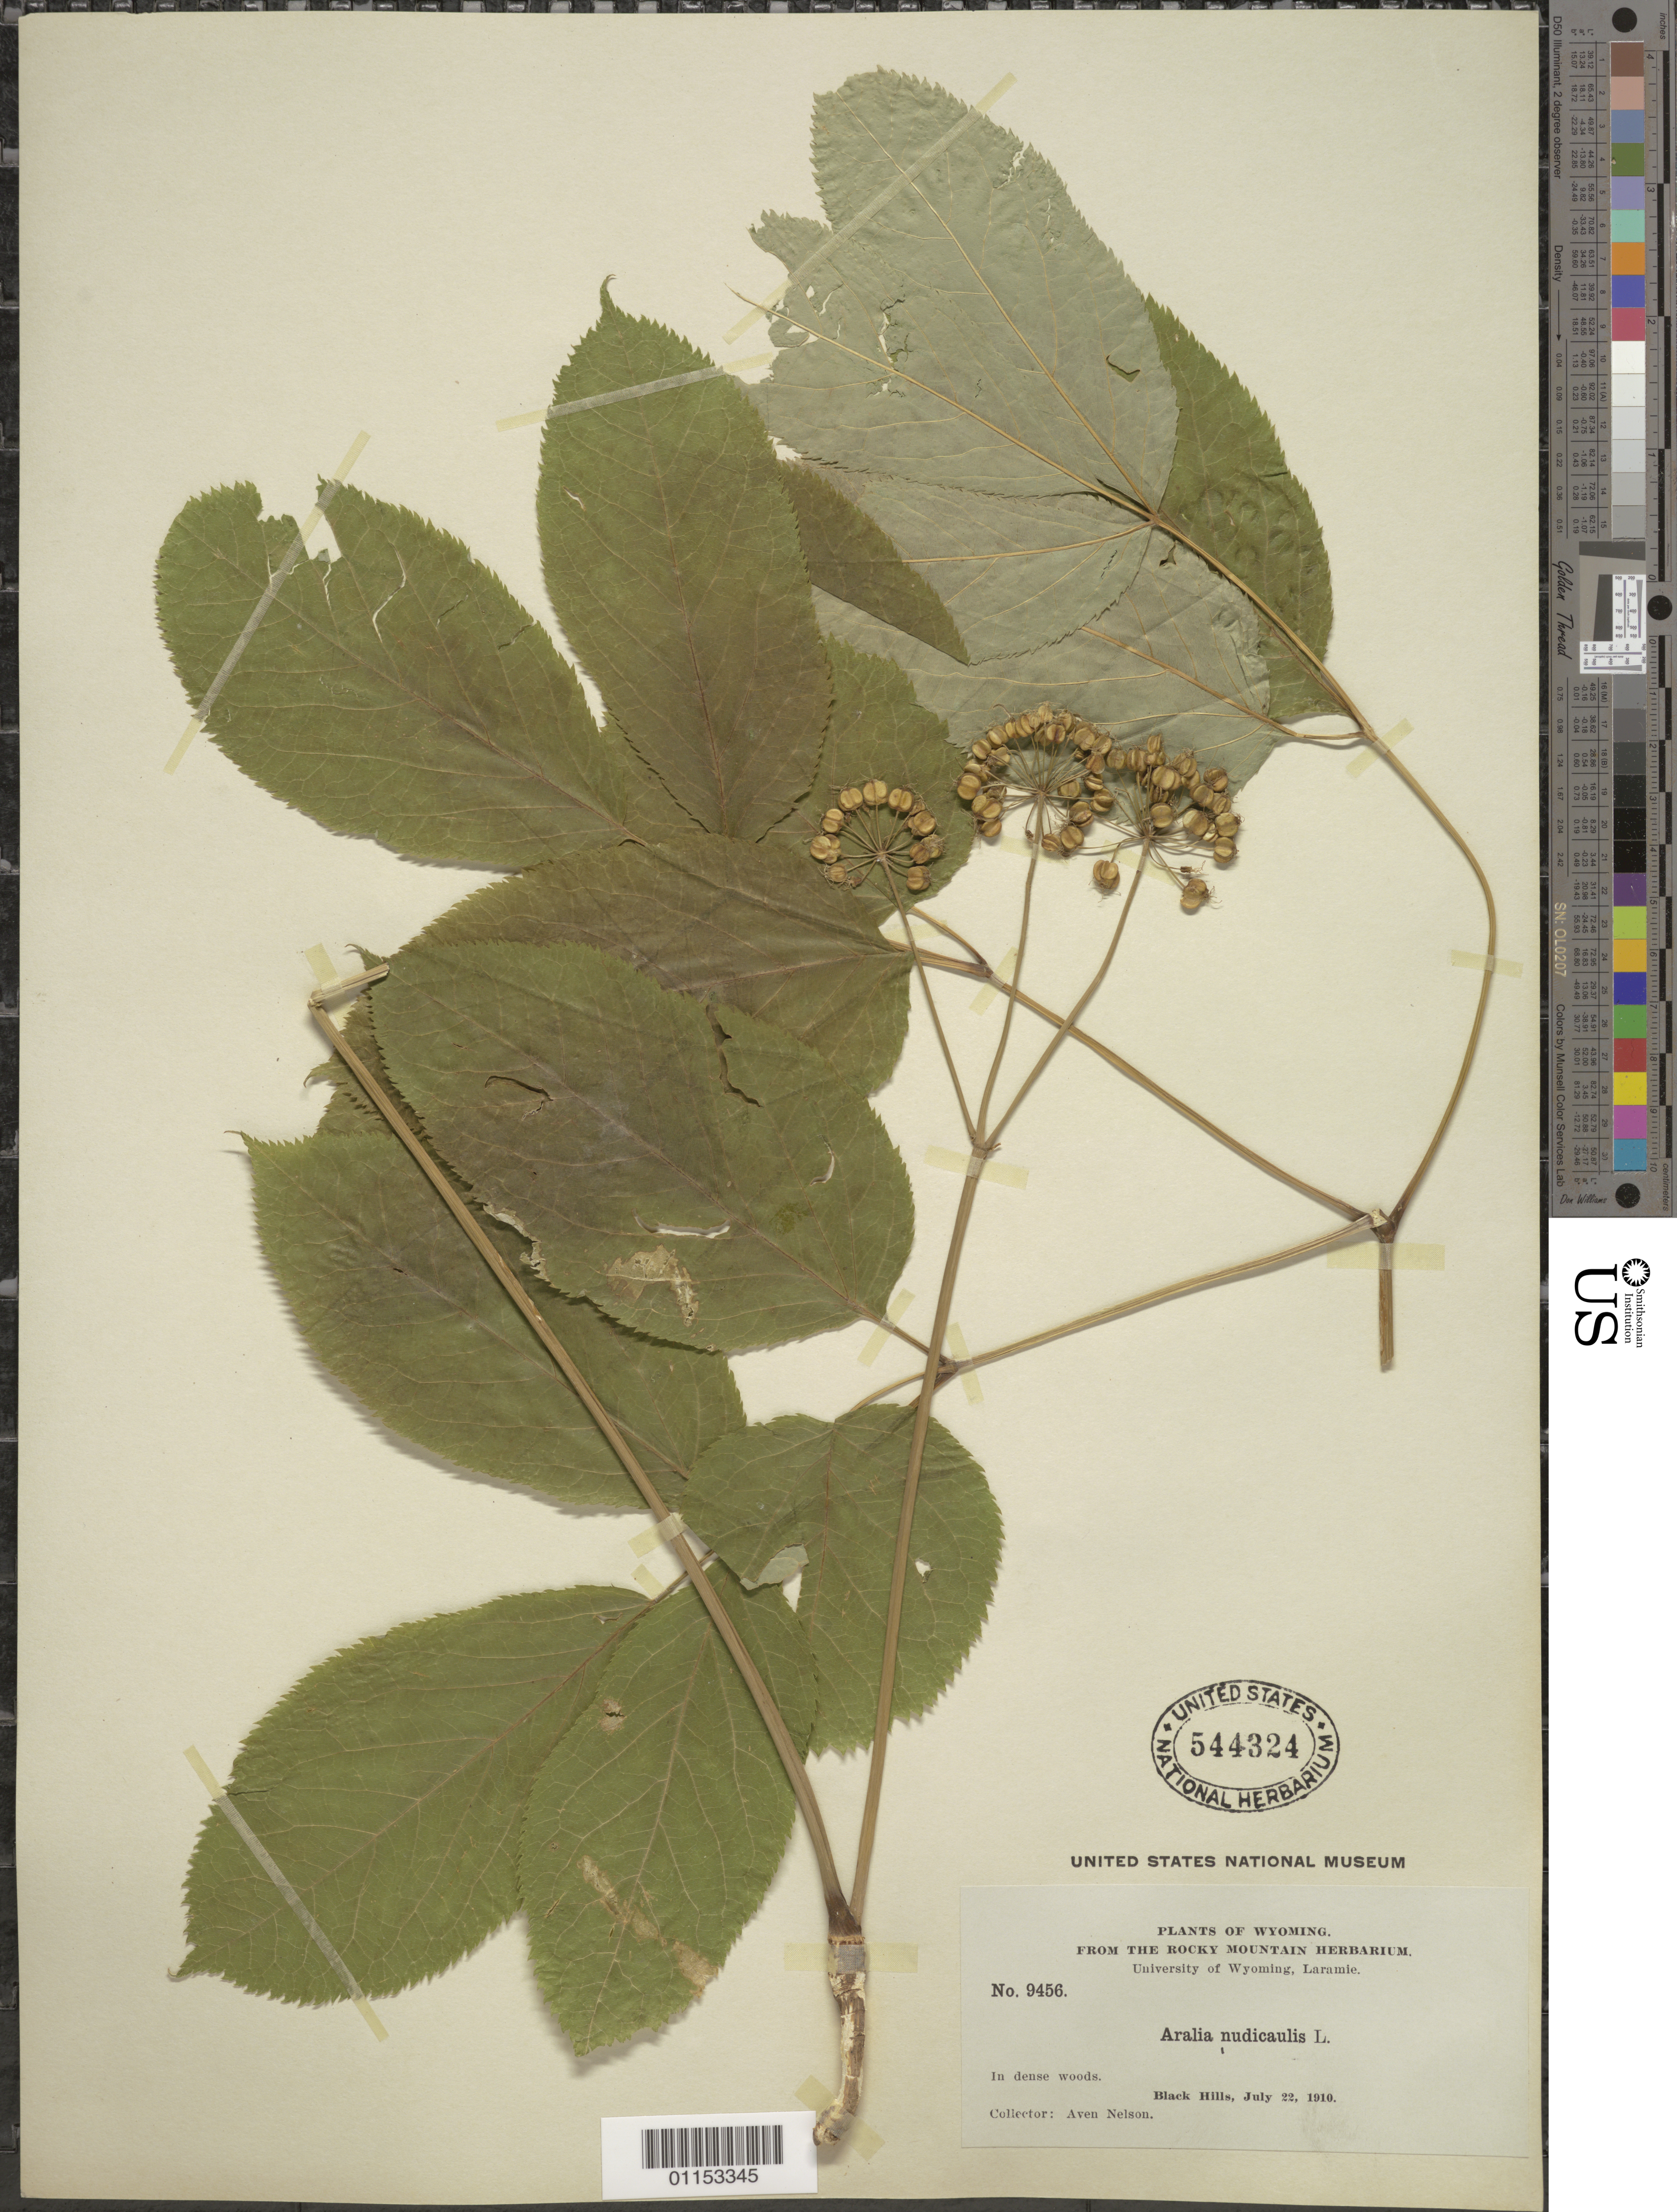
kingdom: Plantae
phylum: Tracheophyta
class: Magnoliopsida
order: Apiales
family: Araliaceae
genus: Aralia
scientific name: Aralia nudicaulis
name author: L.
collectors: A. Nelson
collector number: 9456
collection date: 1910-07-22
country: United States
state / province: Wyoming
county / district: Laramie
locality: Black Hills.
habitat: In dense woods.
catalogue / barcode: US 544324